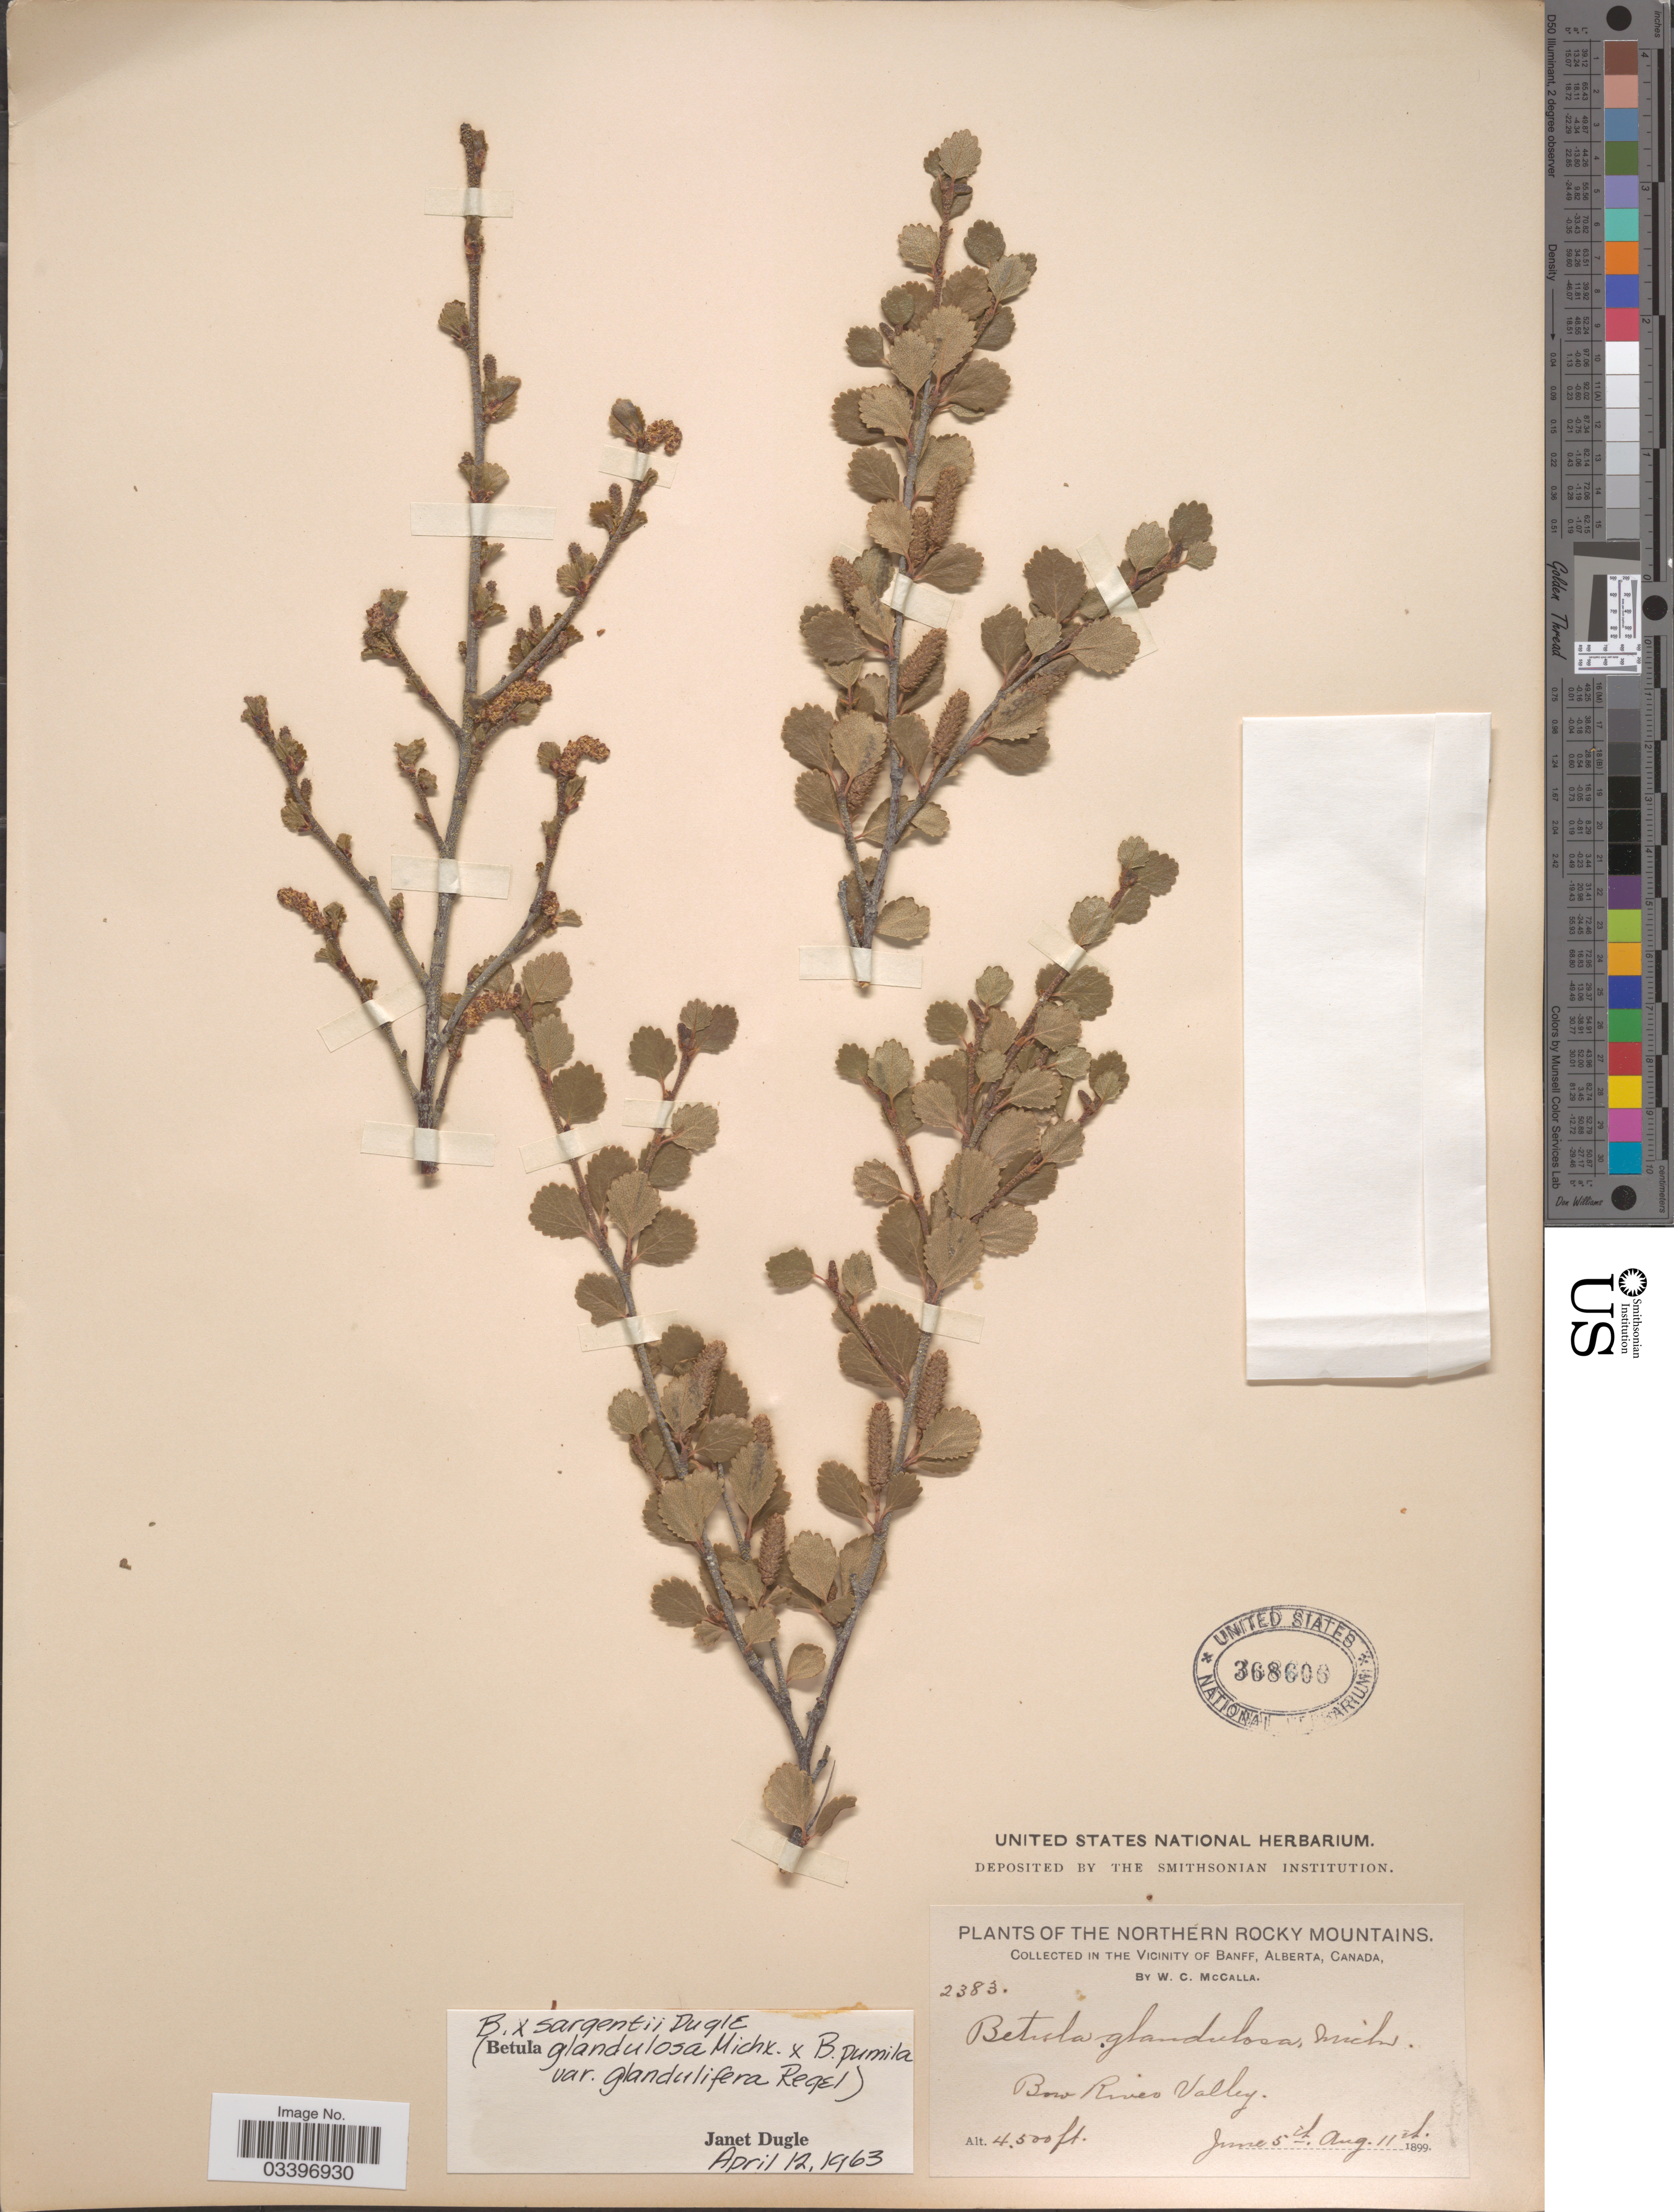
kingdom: Plantae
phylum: Tracheophyta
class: Magnoliopsida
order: Fagales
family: Betulaceae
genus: Betula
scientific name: Betula x sargentii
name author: Dugle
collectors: W. McCalla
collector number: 2383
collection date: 1899-06-05/1899-08-11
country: Canada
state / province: Alberta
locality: Northern Rocky Mountains. Vicinity of Banff. Bow River Valley.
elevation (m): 1372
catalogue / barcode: US 368600